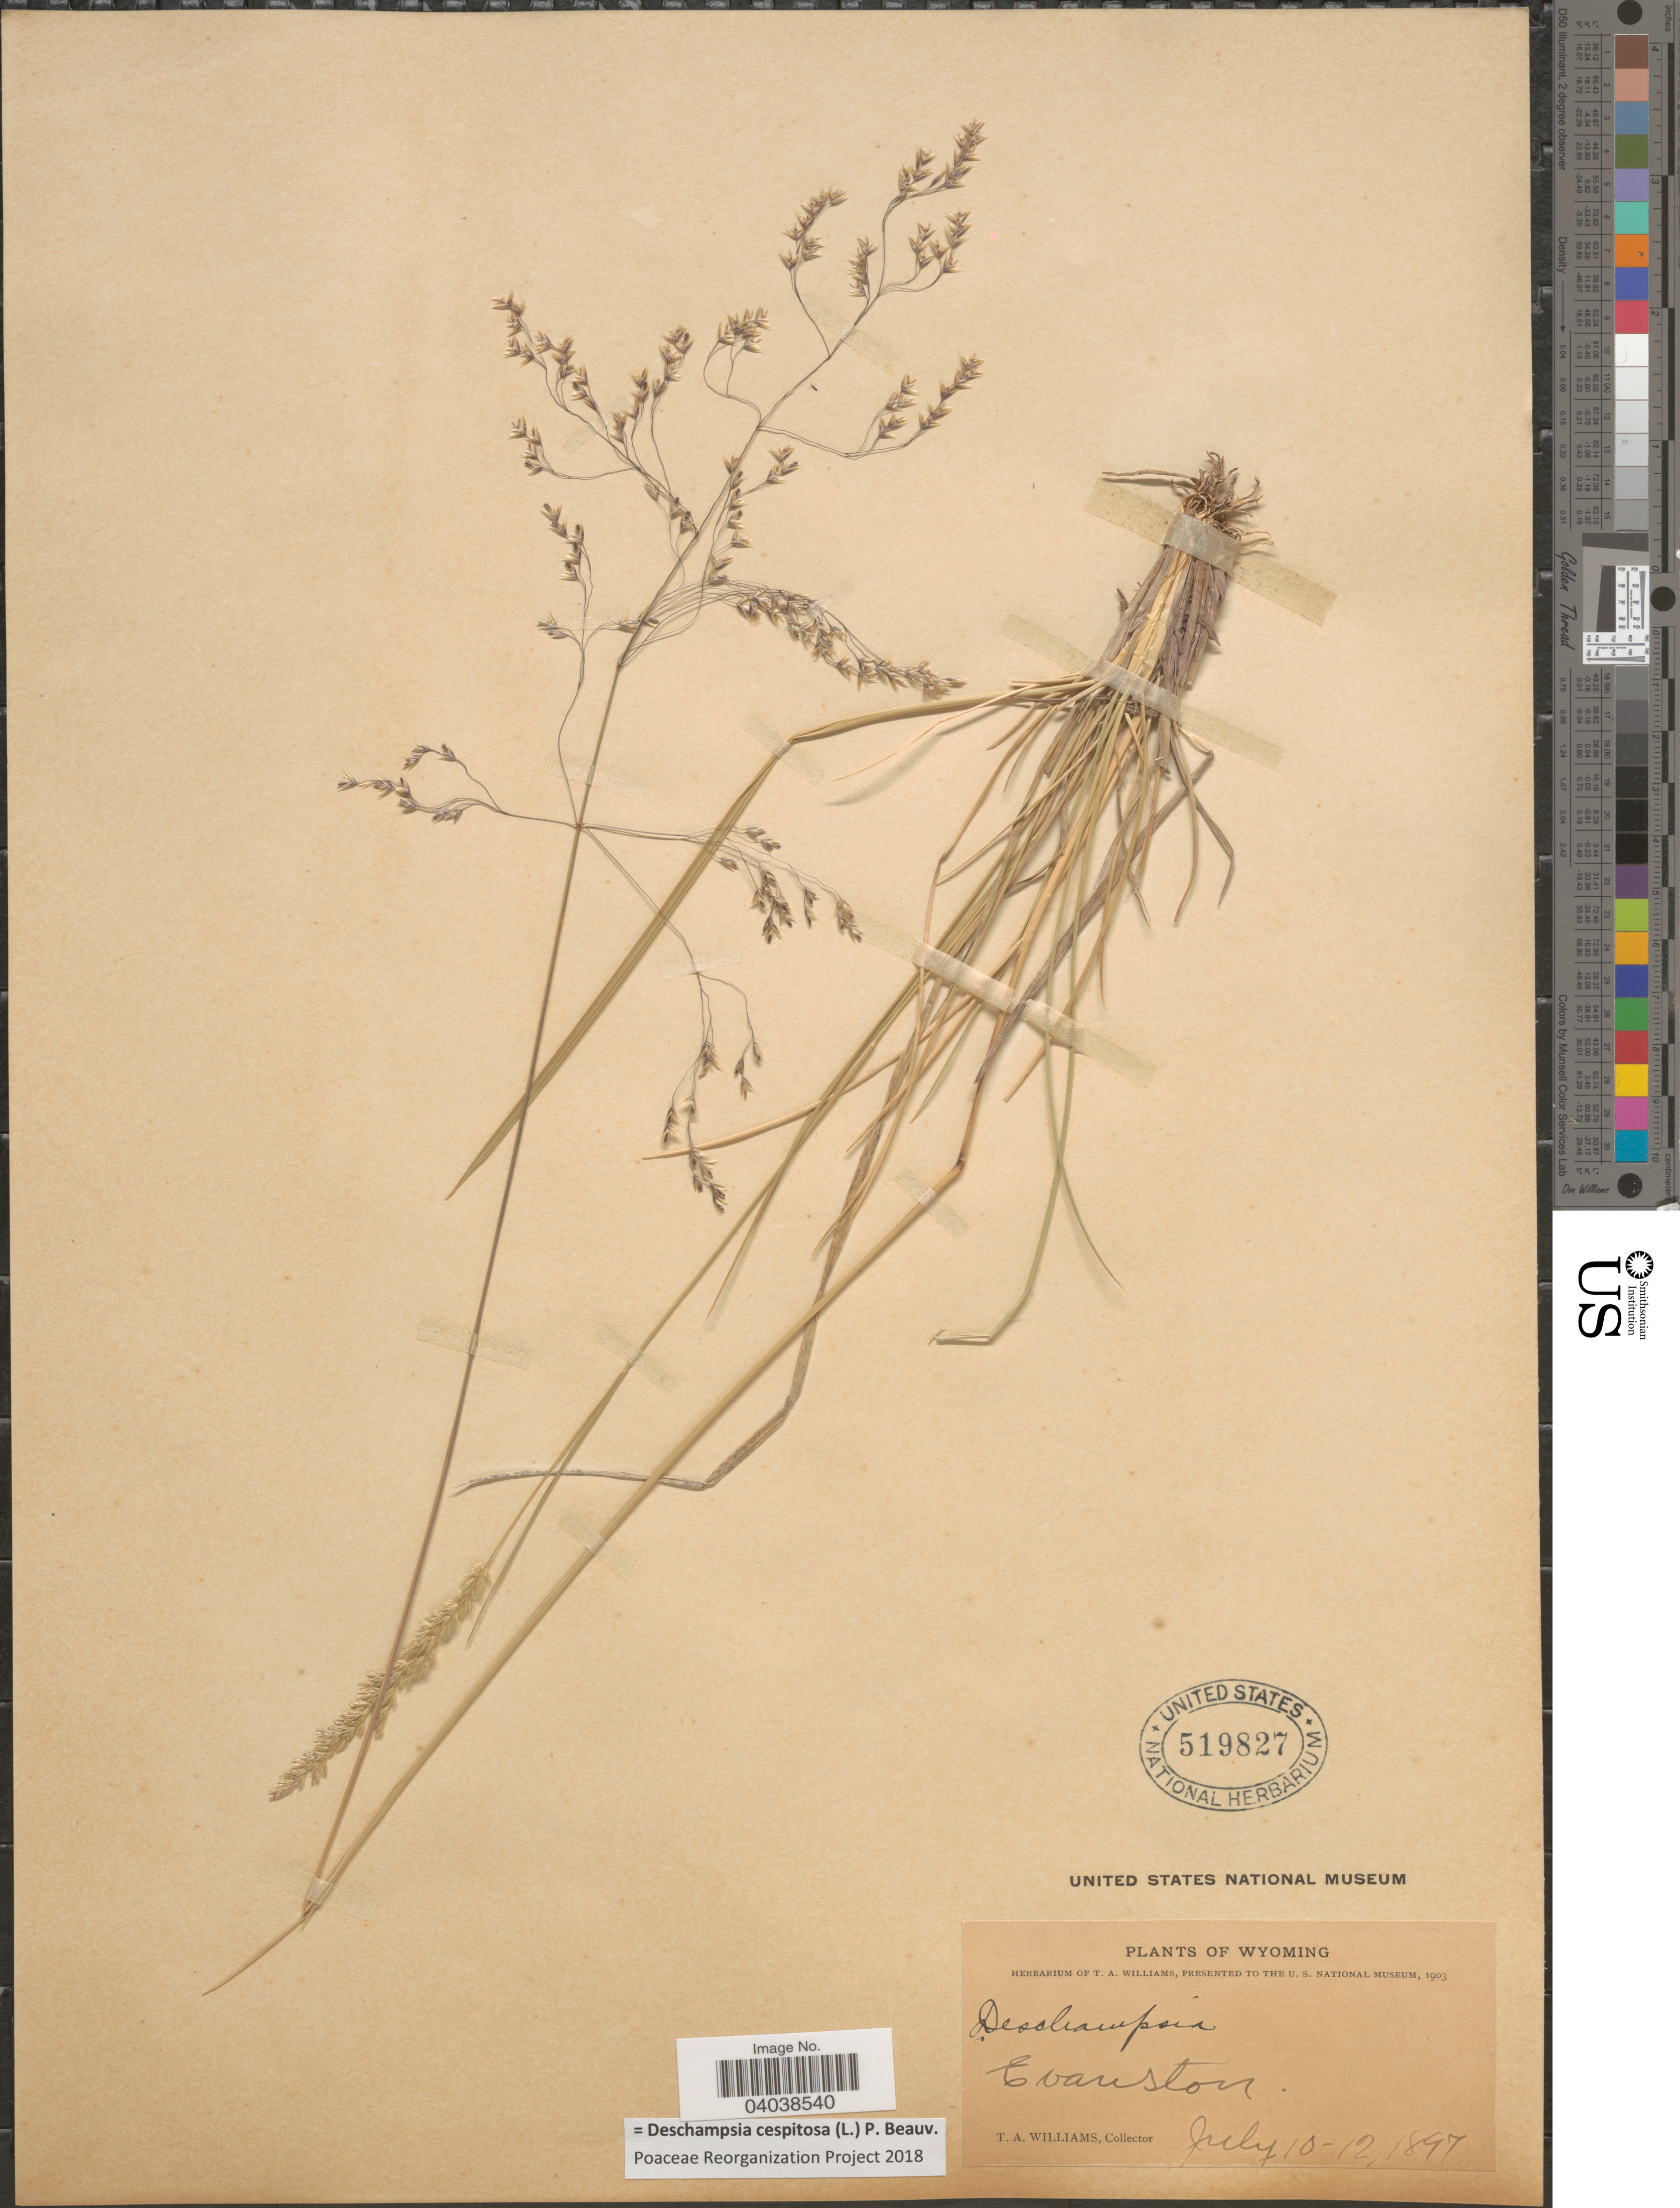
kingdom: Plantae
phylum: Tracheophyta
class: Liliopsida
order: Poales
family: Poaceae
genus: Deschampsia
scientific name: Deschampsia cespitosa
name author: (L.) P. Beauv.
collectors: T. Williams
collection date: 1897-07-10/1897-07-12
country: United States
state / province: Wyoming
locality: Evanston.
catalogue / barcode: US 519827